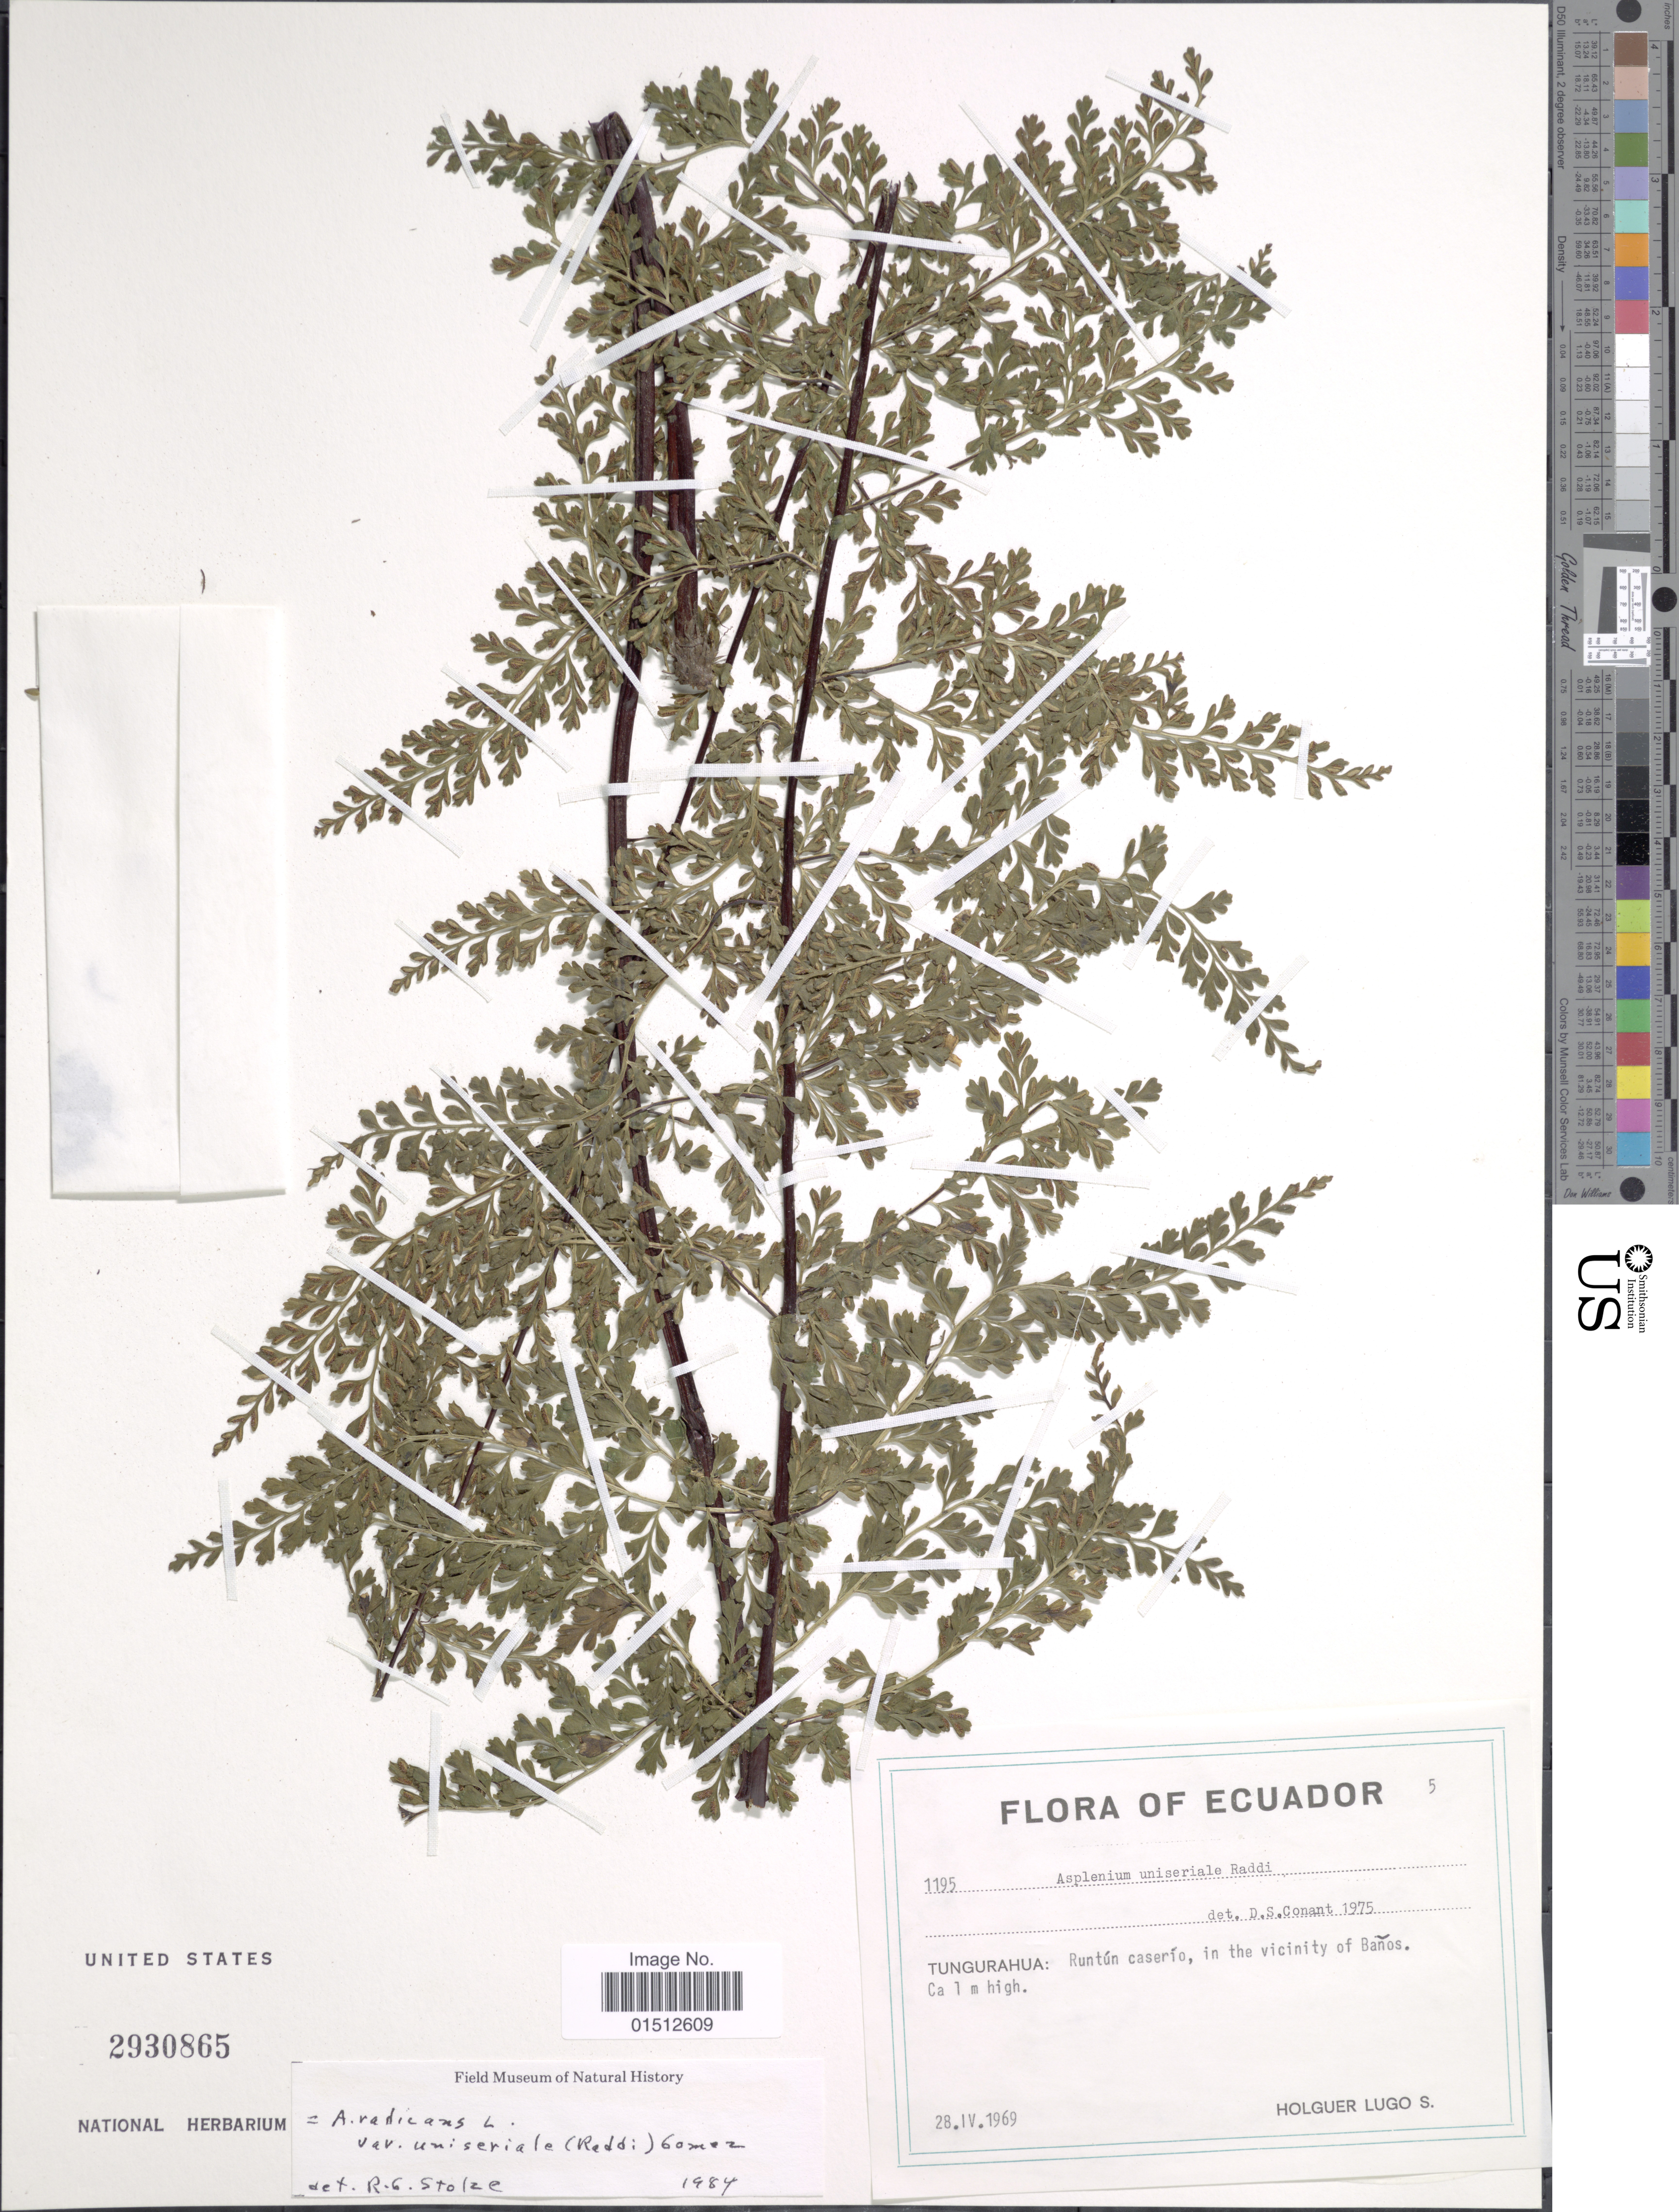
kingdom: Plantae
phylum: Tracheophyta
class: Polypodiopsida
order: Polypodiales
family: Aspleniaceae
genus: Asplenium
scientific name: Asplenium radicans var. uniserale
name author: (Raddi) L.D. Gómez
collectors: H. Lugo S.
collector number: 1195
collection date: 1969-04-28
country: Ecuador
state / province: Tungurahua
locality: Tungurahua: Runtun caserio, in vicinity of Banos.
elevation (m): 1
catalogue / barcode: US 2930865